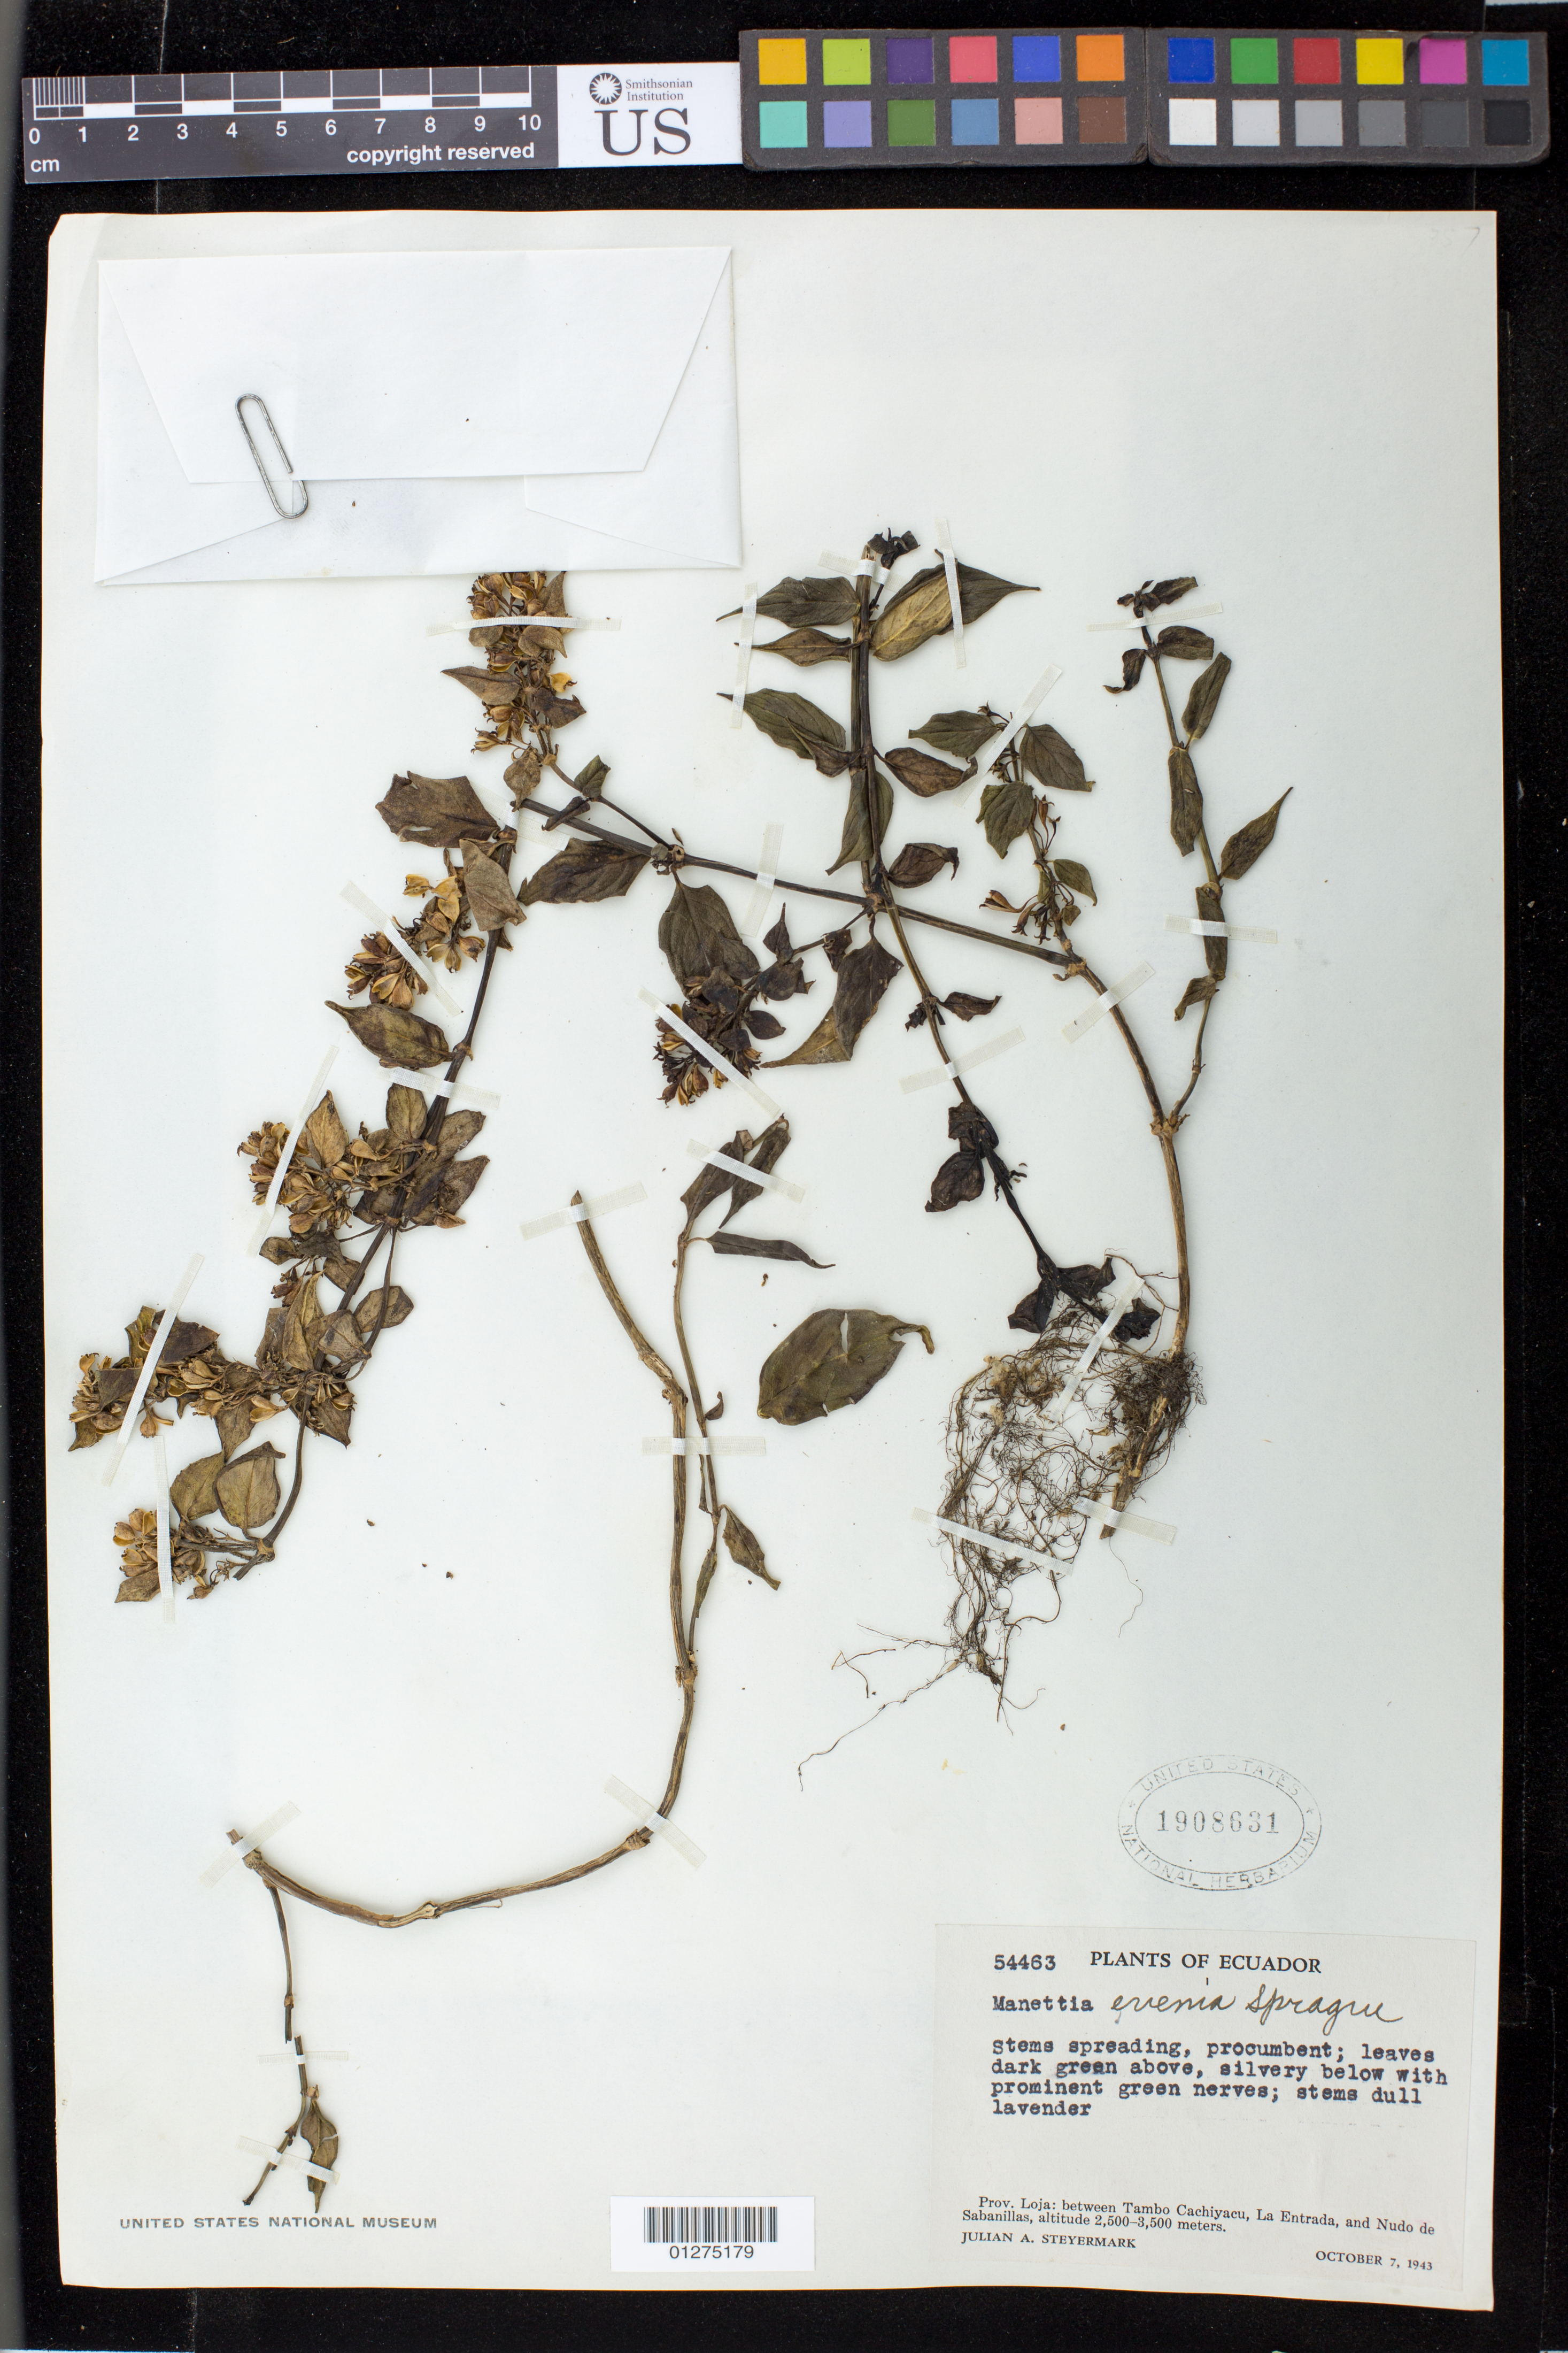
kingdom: Plantae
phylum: Tracheophyta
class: Magnoliopsida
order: Gentianales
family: Rubiaceae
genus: Manettia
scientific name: Manettia evenia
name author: Sprague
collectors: J. Steyermark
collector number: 54463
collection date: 1943-10-07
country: Ecuador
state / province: Loja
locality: Between Tambo Cachiyacu, La Entrada, and Nubo de Sabanillas.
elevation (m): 2500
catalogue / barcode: US 1908631